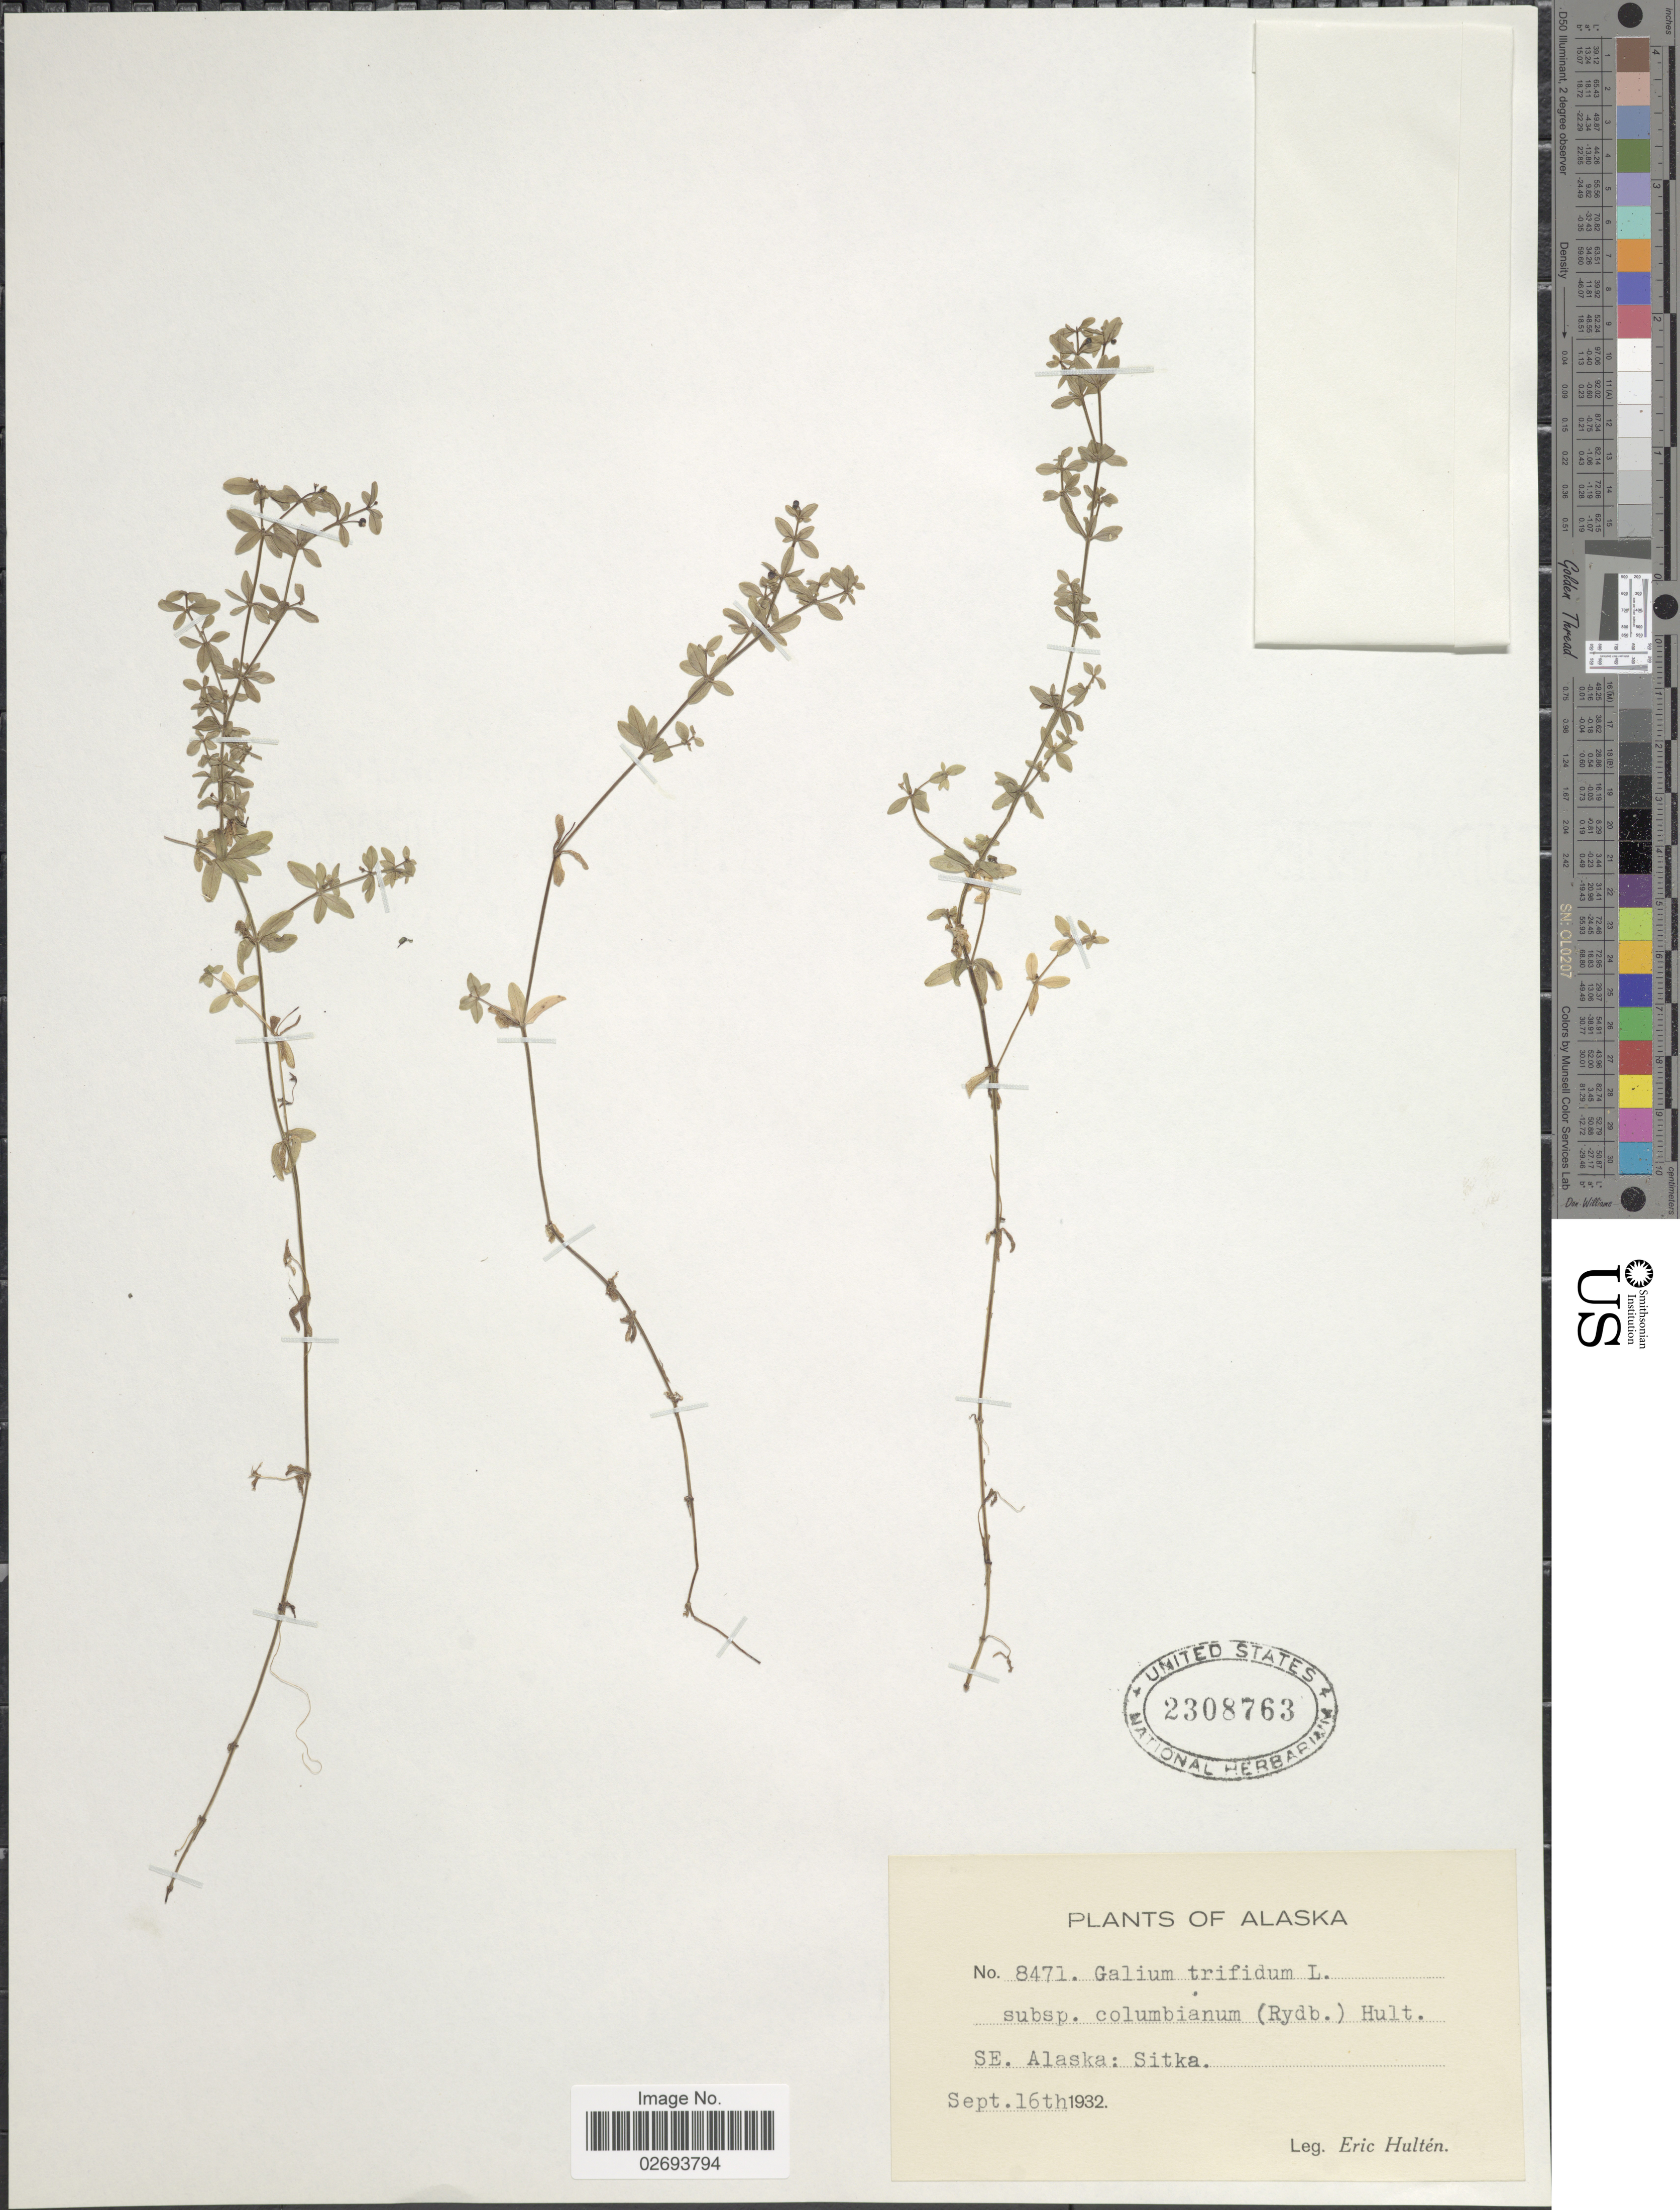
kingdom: Plantae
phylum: Tracheophyta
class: Magnoliopsida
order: Gentianales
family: Rubiaceae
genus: Galium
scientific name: Galium trifidum subsp. columbianum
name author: (Rydb.) Hultén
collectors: E. G. Hultén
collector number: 8471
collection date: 1932-09-16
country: United States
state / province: Alaska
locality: SE Alaska: Sitka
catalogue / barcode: US 2308763